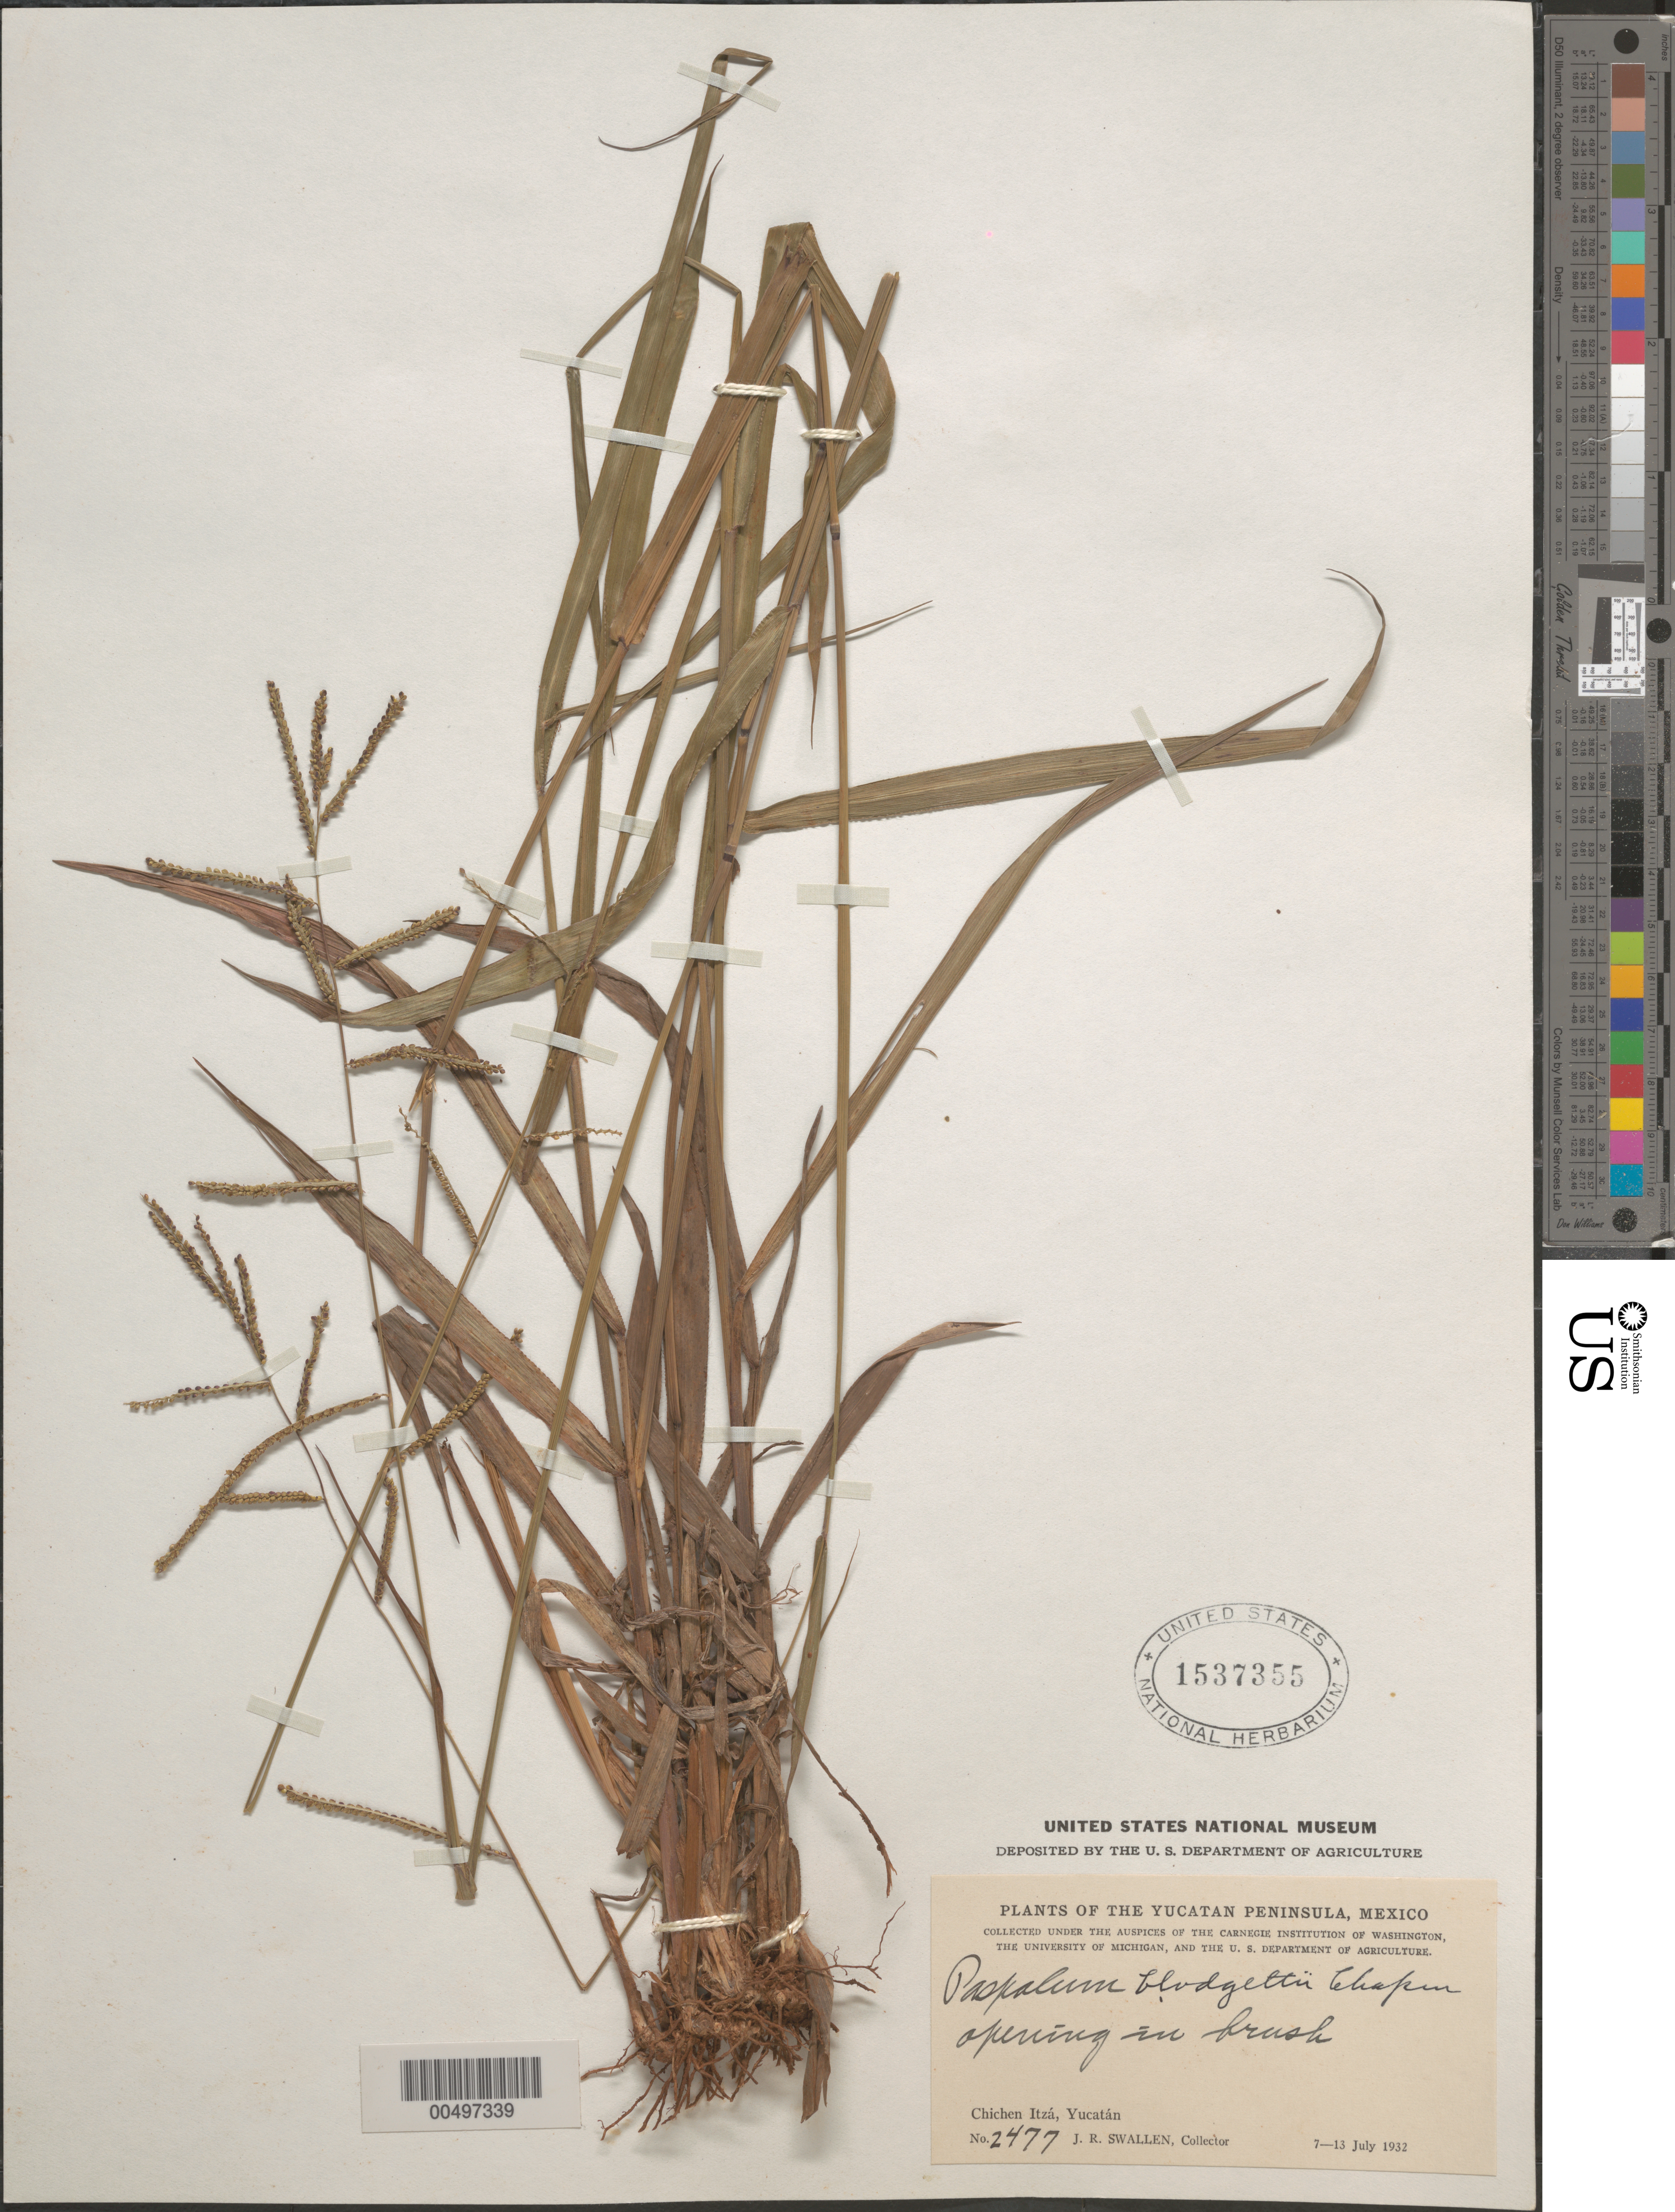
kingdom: Plantae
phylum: Tracheophyta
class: Liliopsida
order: Poales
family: Poaceae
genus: Paspalum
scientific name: Paspalum blodgettii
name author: Chapm.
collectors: J. R. Swallen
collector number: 2477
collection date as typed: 7 Jul 1932 to 13 Jul 1932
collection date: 1932-07-07/1932-07-13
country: Mexico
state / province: Yucatan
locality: Yucatan Peninsula, Chichen Itz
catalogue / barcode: US 1537355